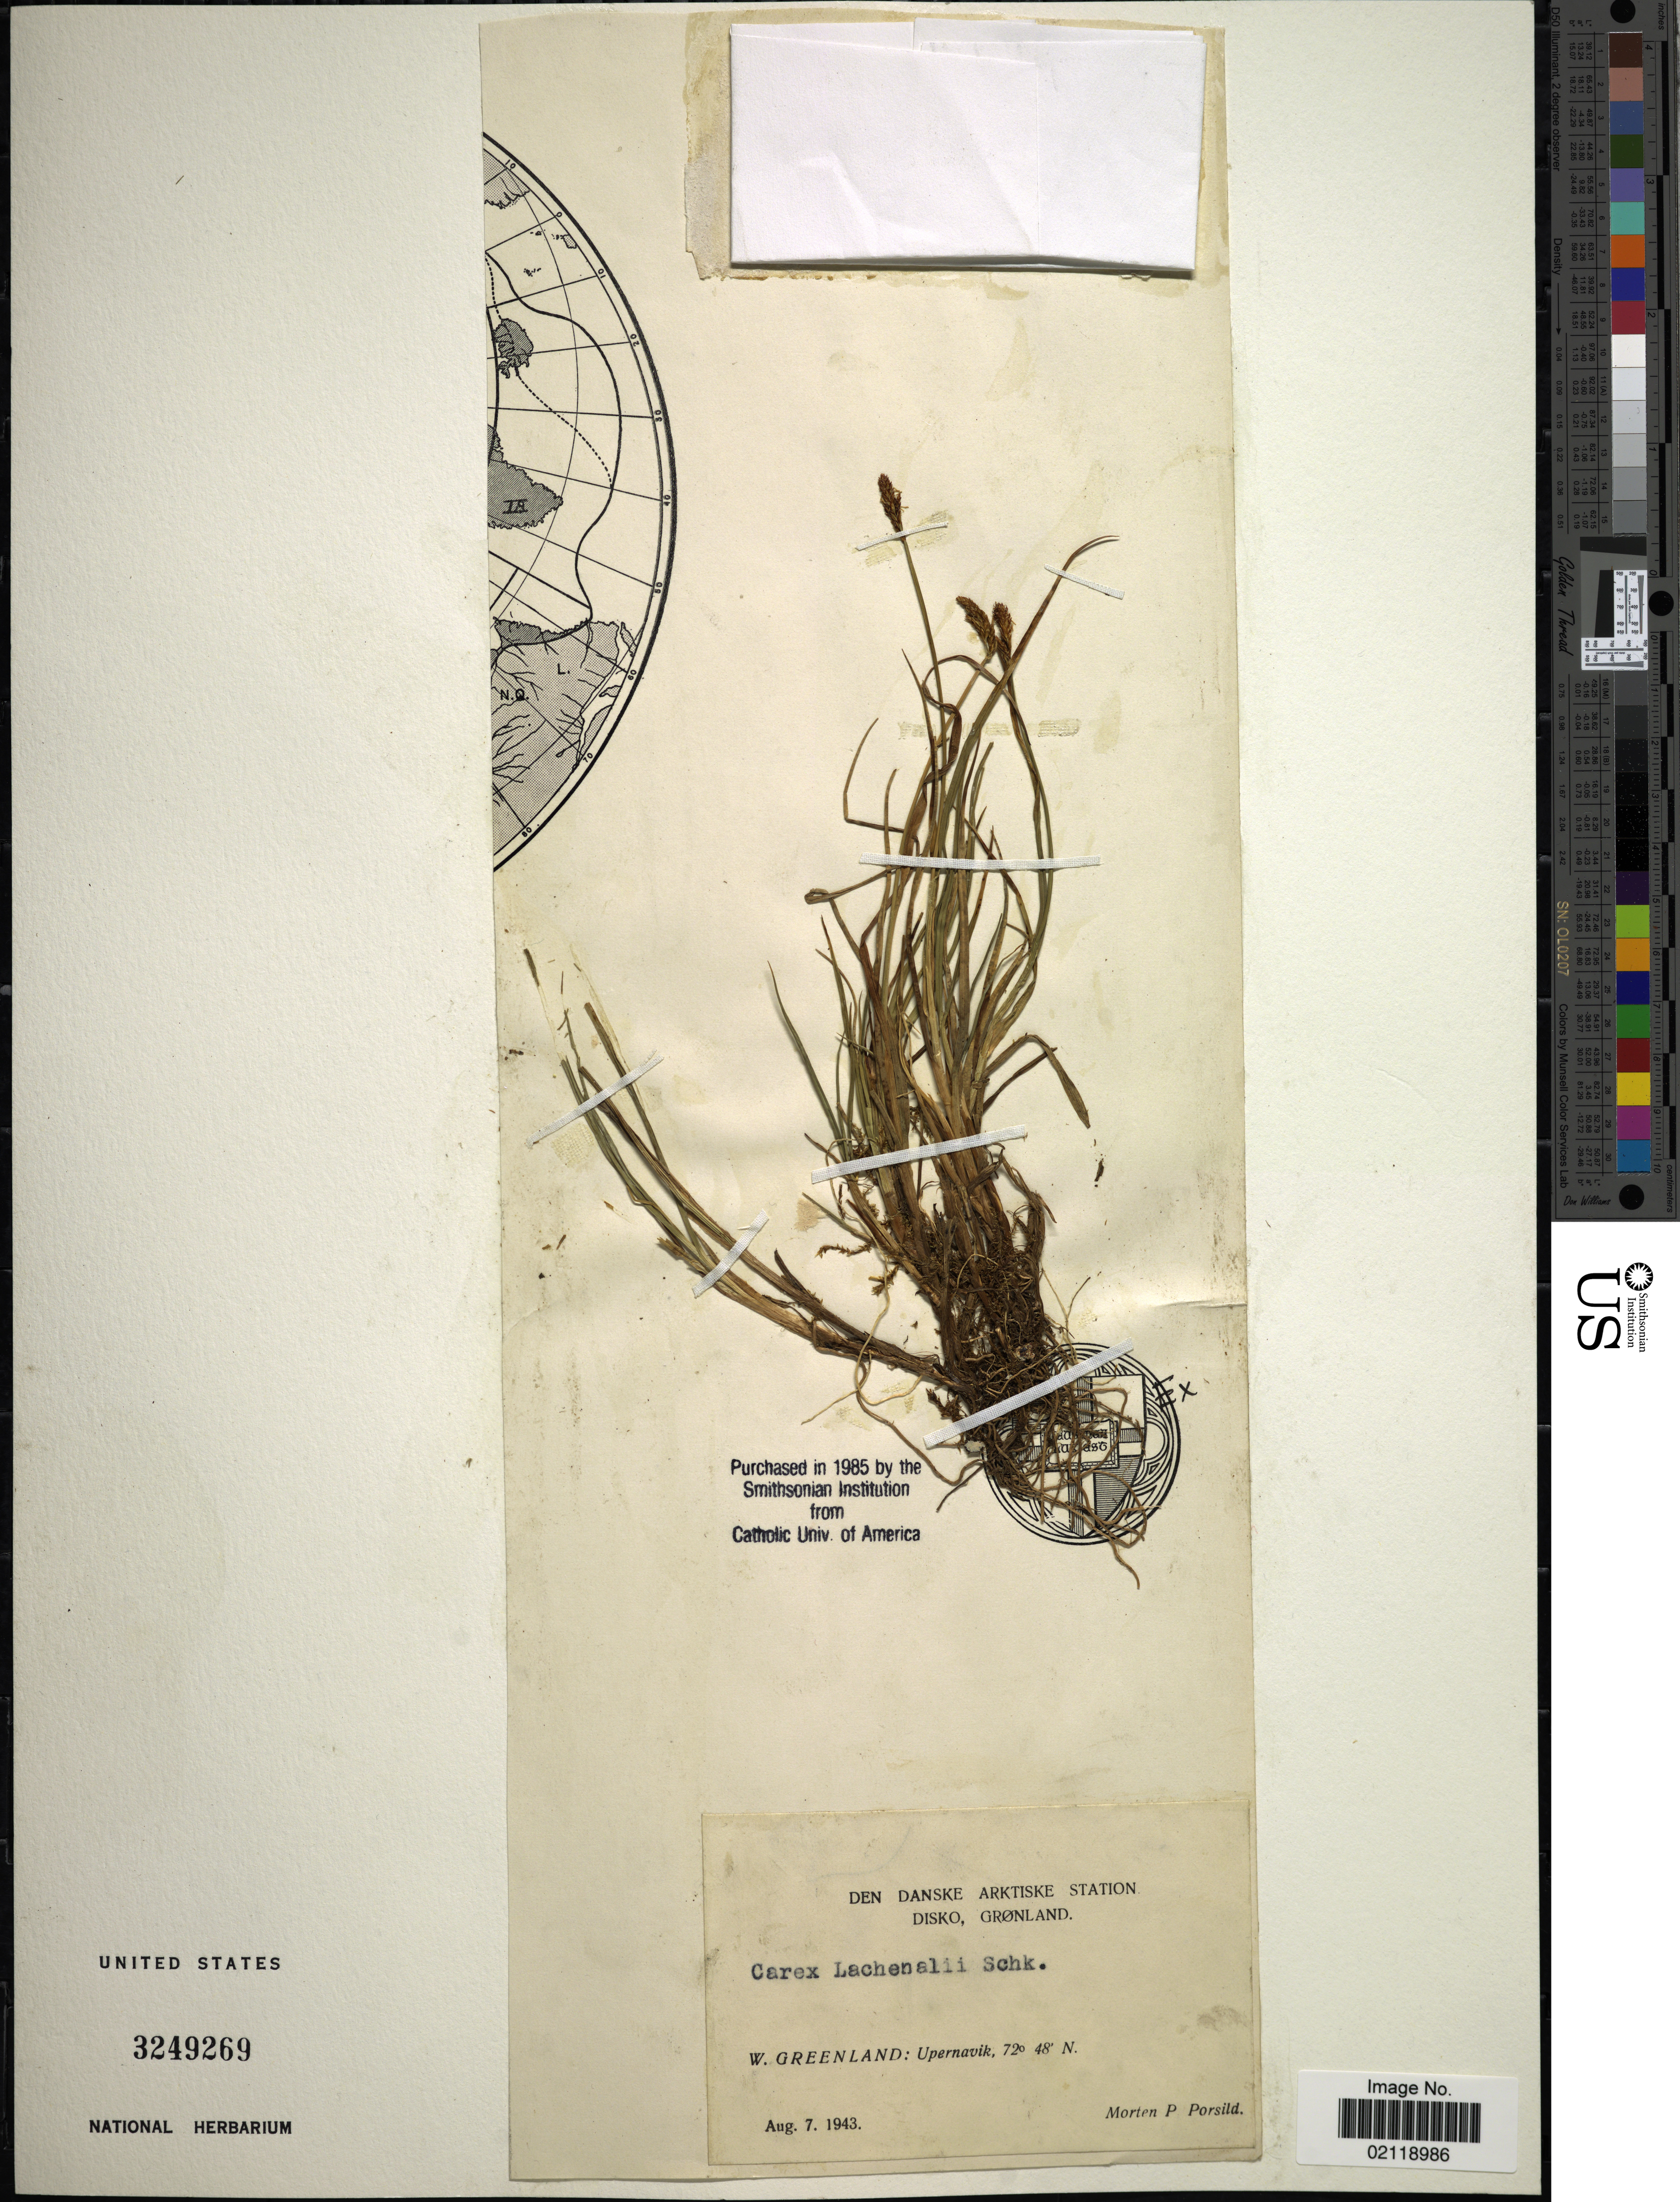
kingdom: Plantae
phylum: Tracheophyta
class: Liliopsida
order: Poales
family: Cyperaceae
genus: Carex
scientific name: Carex lachenalii subsp. lachenalii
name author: Schkuhr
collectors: M. P. Porsild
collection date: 1943-08-07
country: Greenland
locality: Den Danske Arktiske Station. Disko, Gronland. W. Greenland: Upernavik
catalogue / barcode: US 3249269